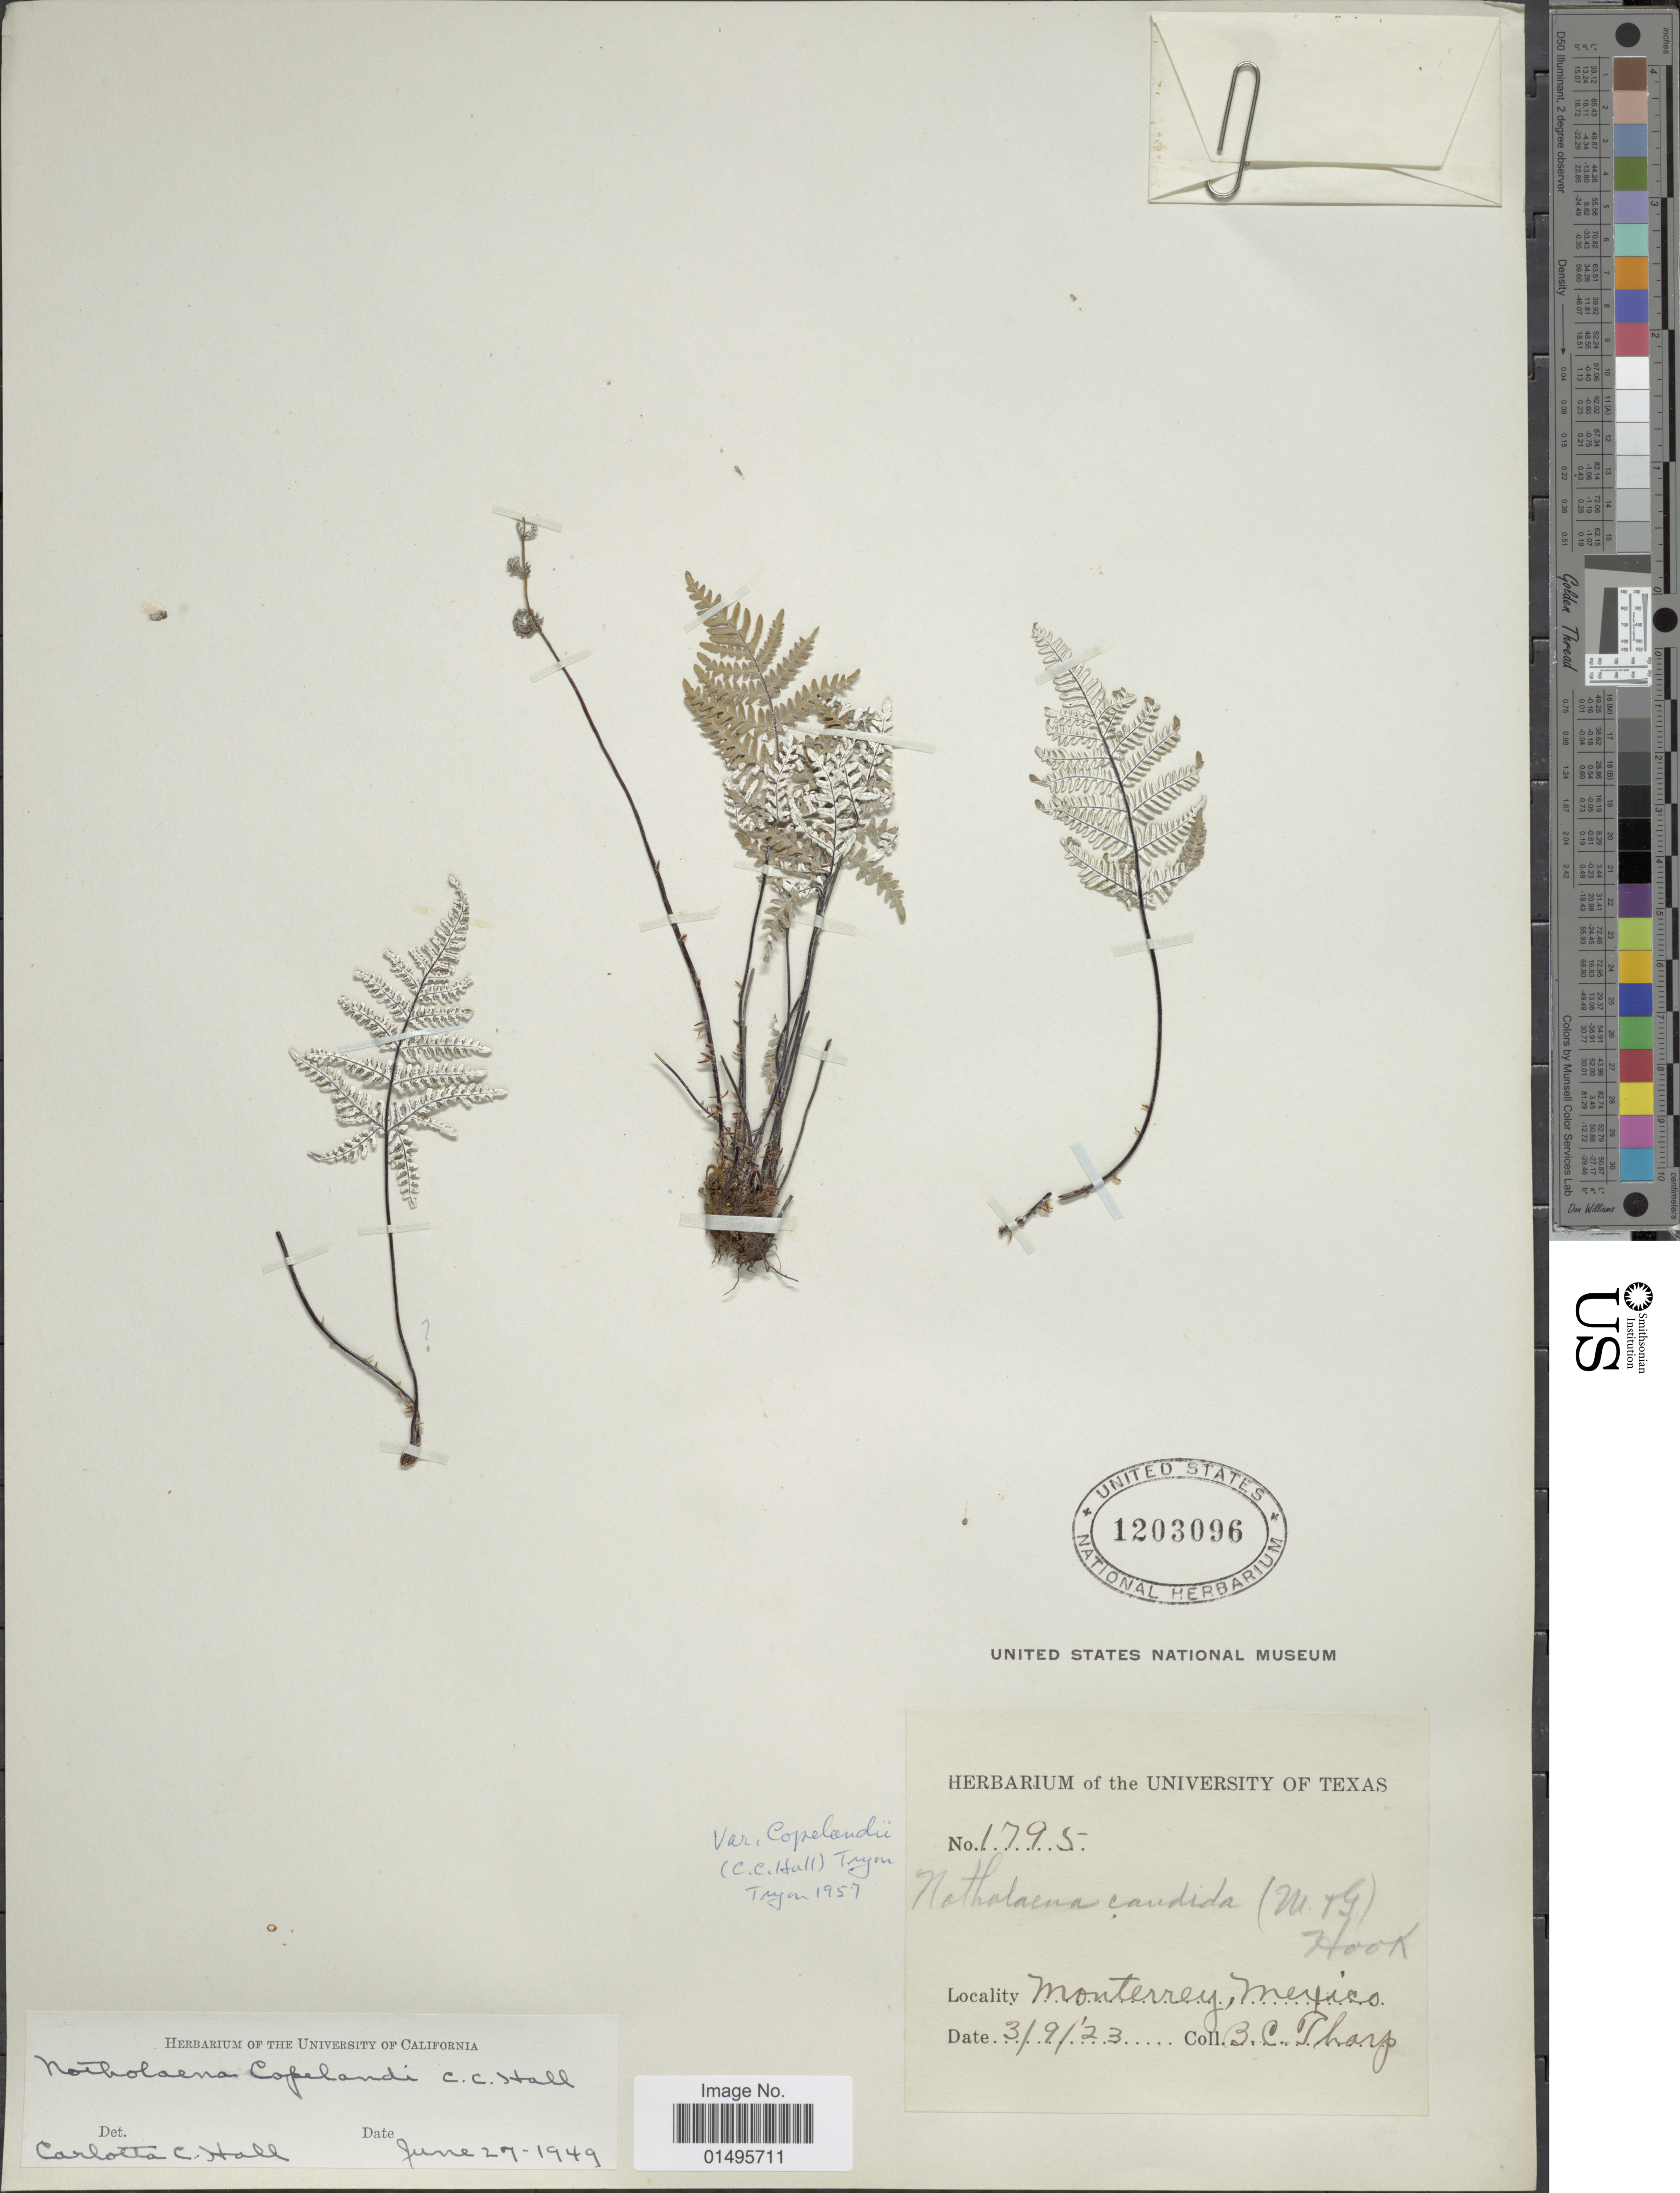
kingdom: Plantae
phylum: Tracheophyta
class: Polypodiopsida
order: Polypodiales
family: Pteridaceae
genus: Notholaena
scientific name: Notholaena candida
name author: (M. Martens) Hook.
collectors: B. C. Tharp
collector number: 1795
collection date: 1923-03-09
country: Mexico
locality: Monterrey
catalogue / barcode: US 1203096